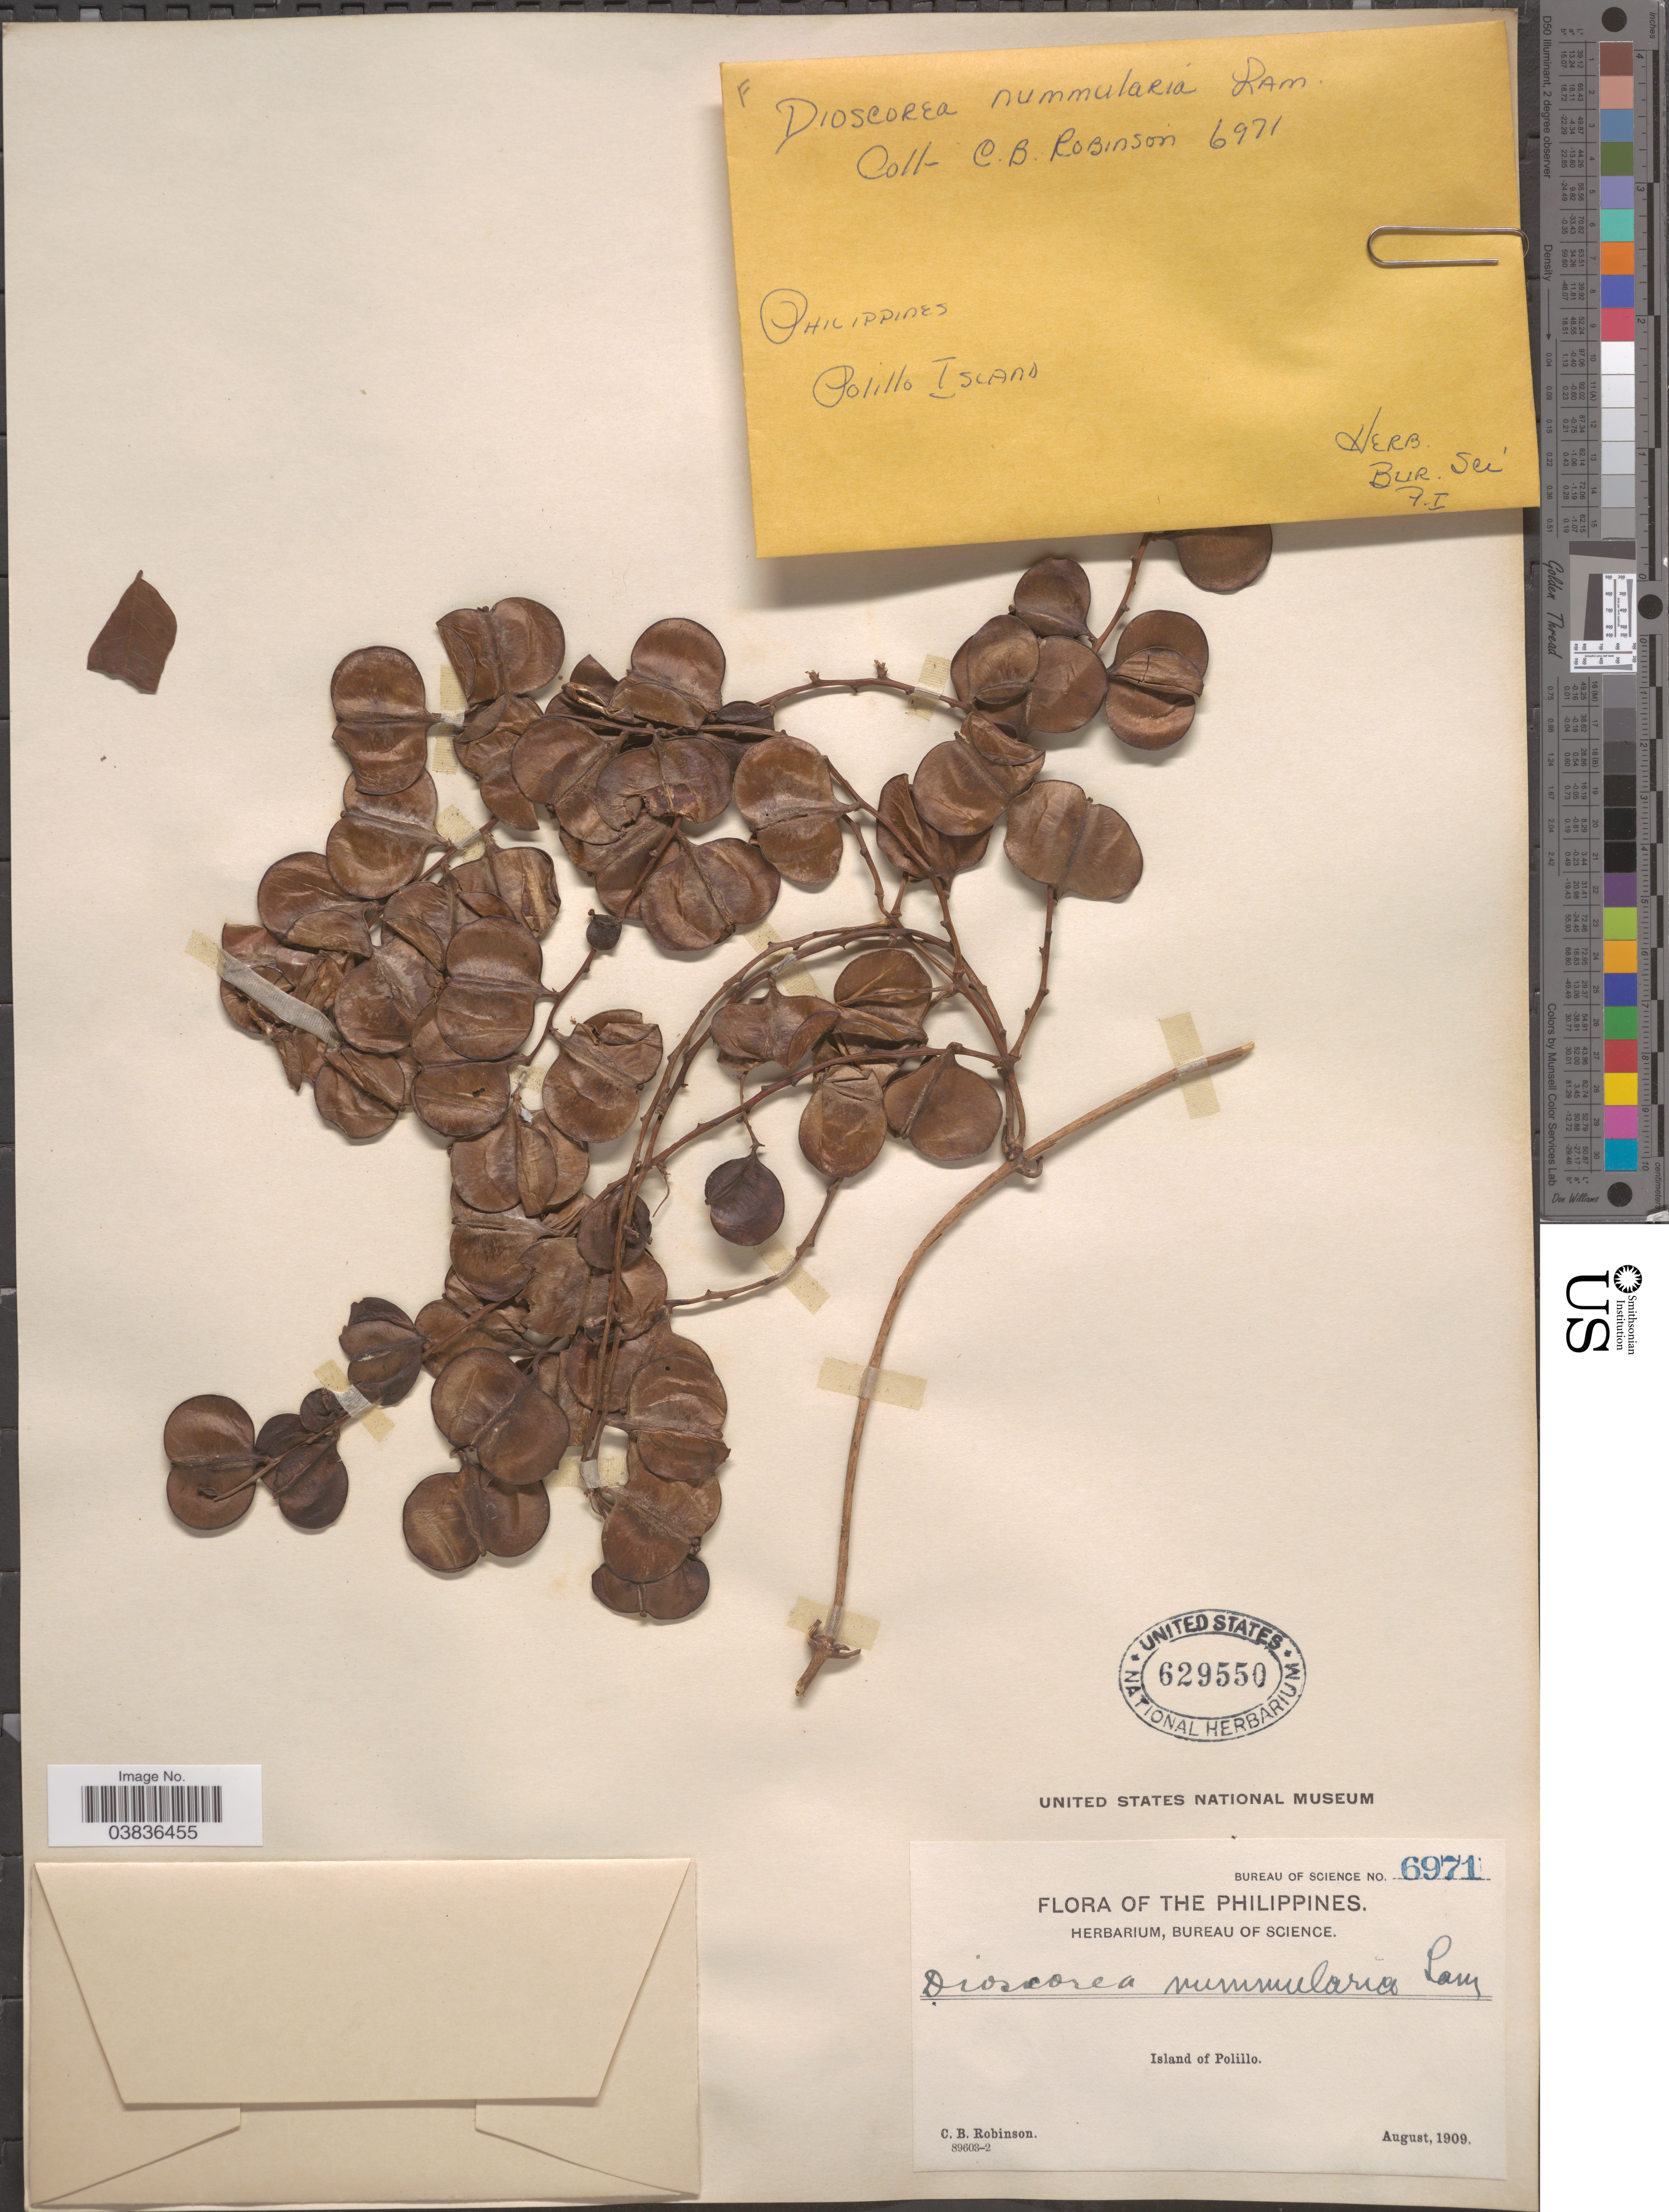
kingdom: Plantae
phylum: Tracheophyta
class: Liliopsida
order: Dioscoreales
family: Dioscoreaceae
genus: Dioscorea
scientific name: Dioscorea nummularia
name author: Lam.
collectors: C. Brobinson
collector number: Bureau of Science 6971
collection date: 1909-08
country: Philippines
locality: Island of Polillo.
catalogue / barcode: US 629550